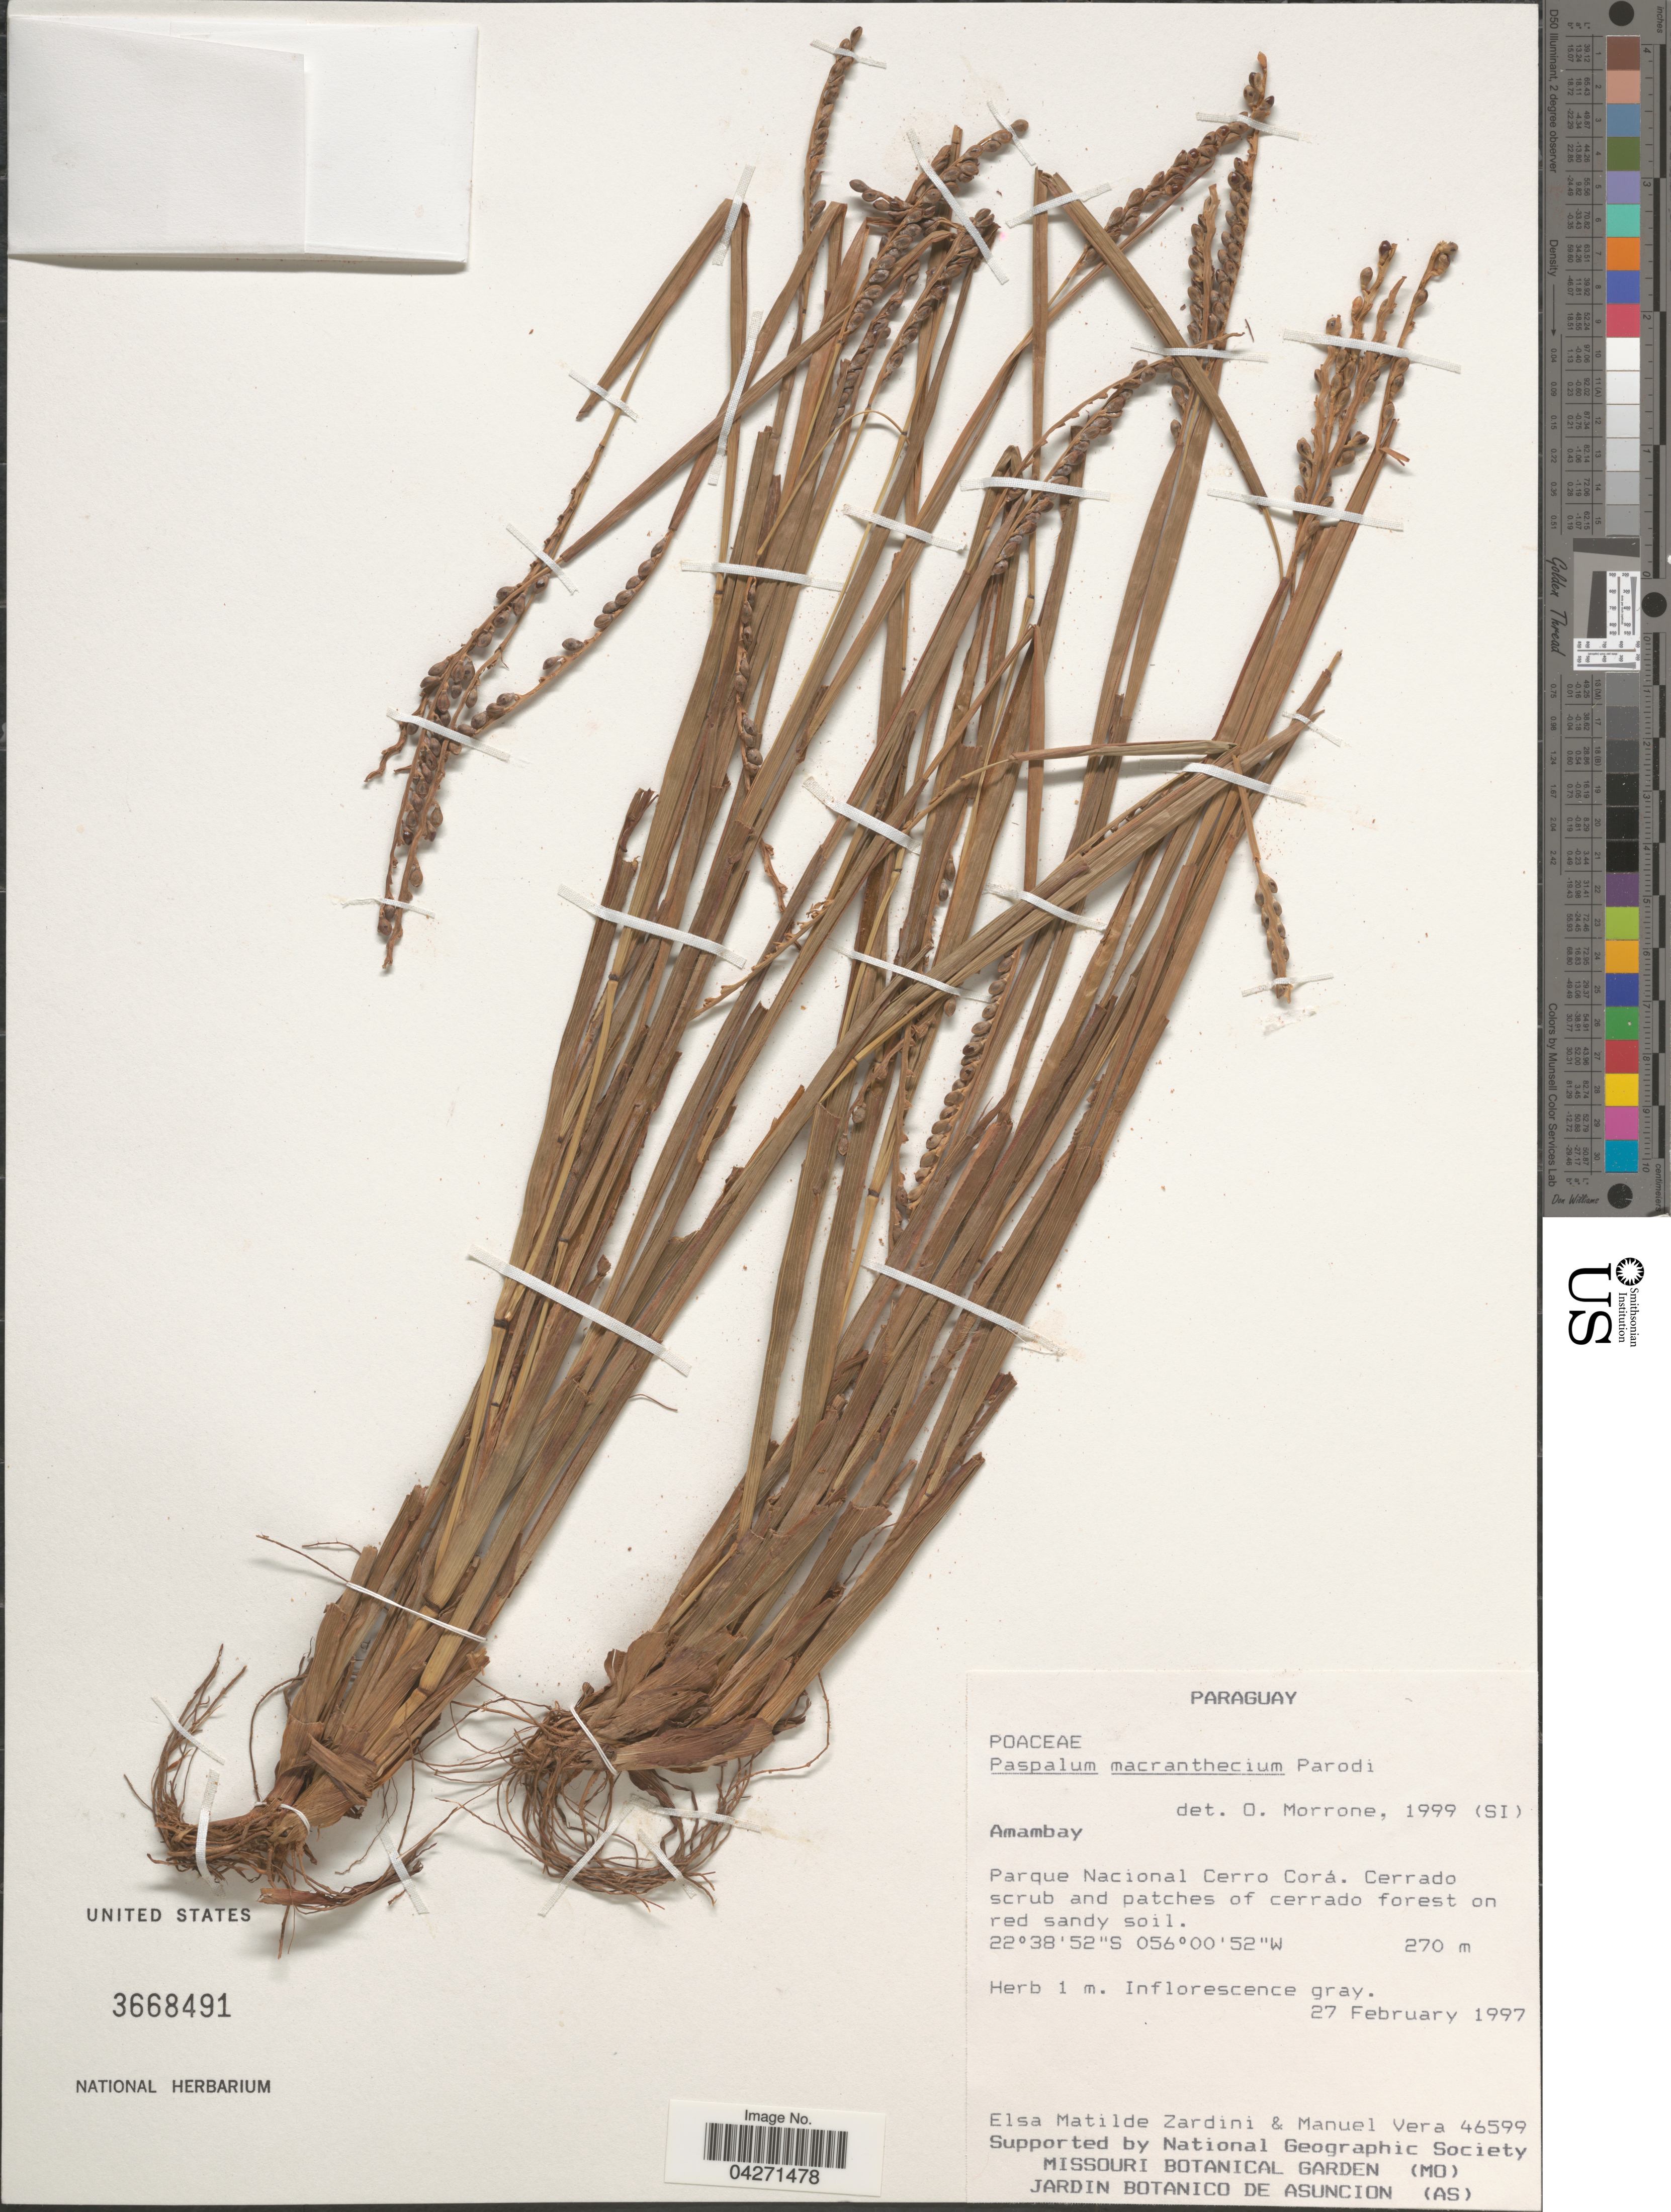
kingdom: Plantae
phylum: Tracheophyta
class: Liliopsida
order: Poales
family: Poaceae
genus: Paspalum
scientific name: Paspalum macranthecium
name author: Parodi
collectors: E. M. Zardini & M. Vera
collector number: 46599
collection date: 1997-02-27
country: Paraguay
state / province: Amambay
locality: Parque Nacional Cerra Corá. Cerrado scrub and patches of cerrado forest on red sandy soil.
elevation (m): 270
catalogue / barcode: US 3668491